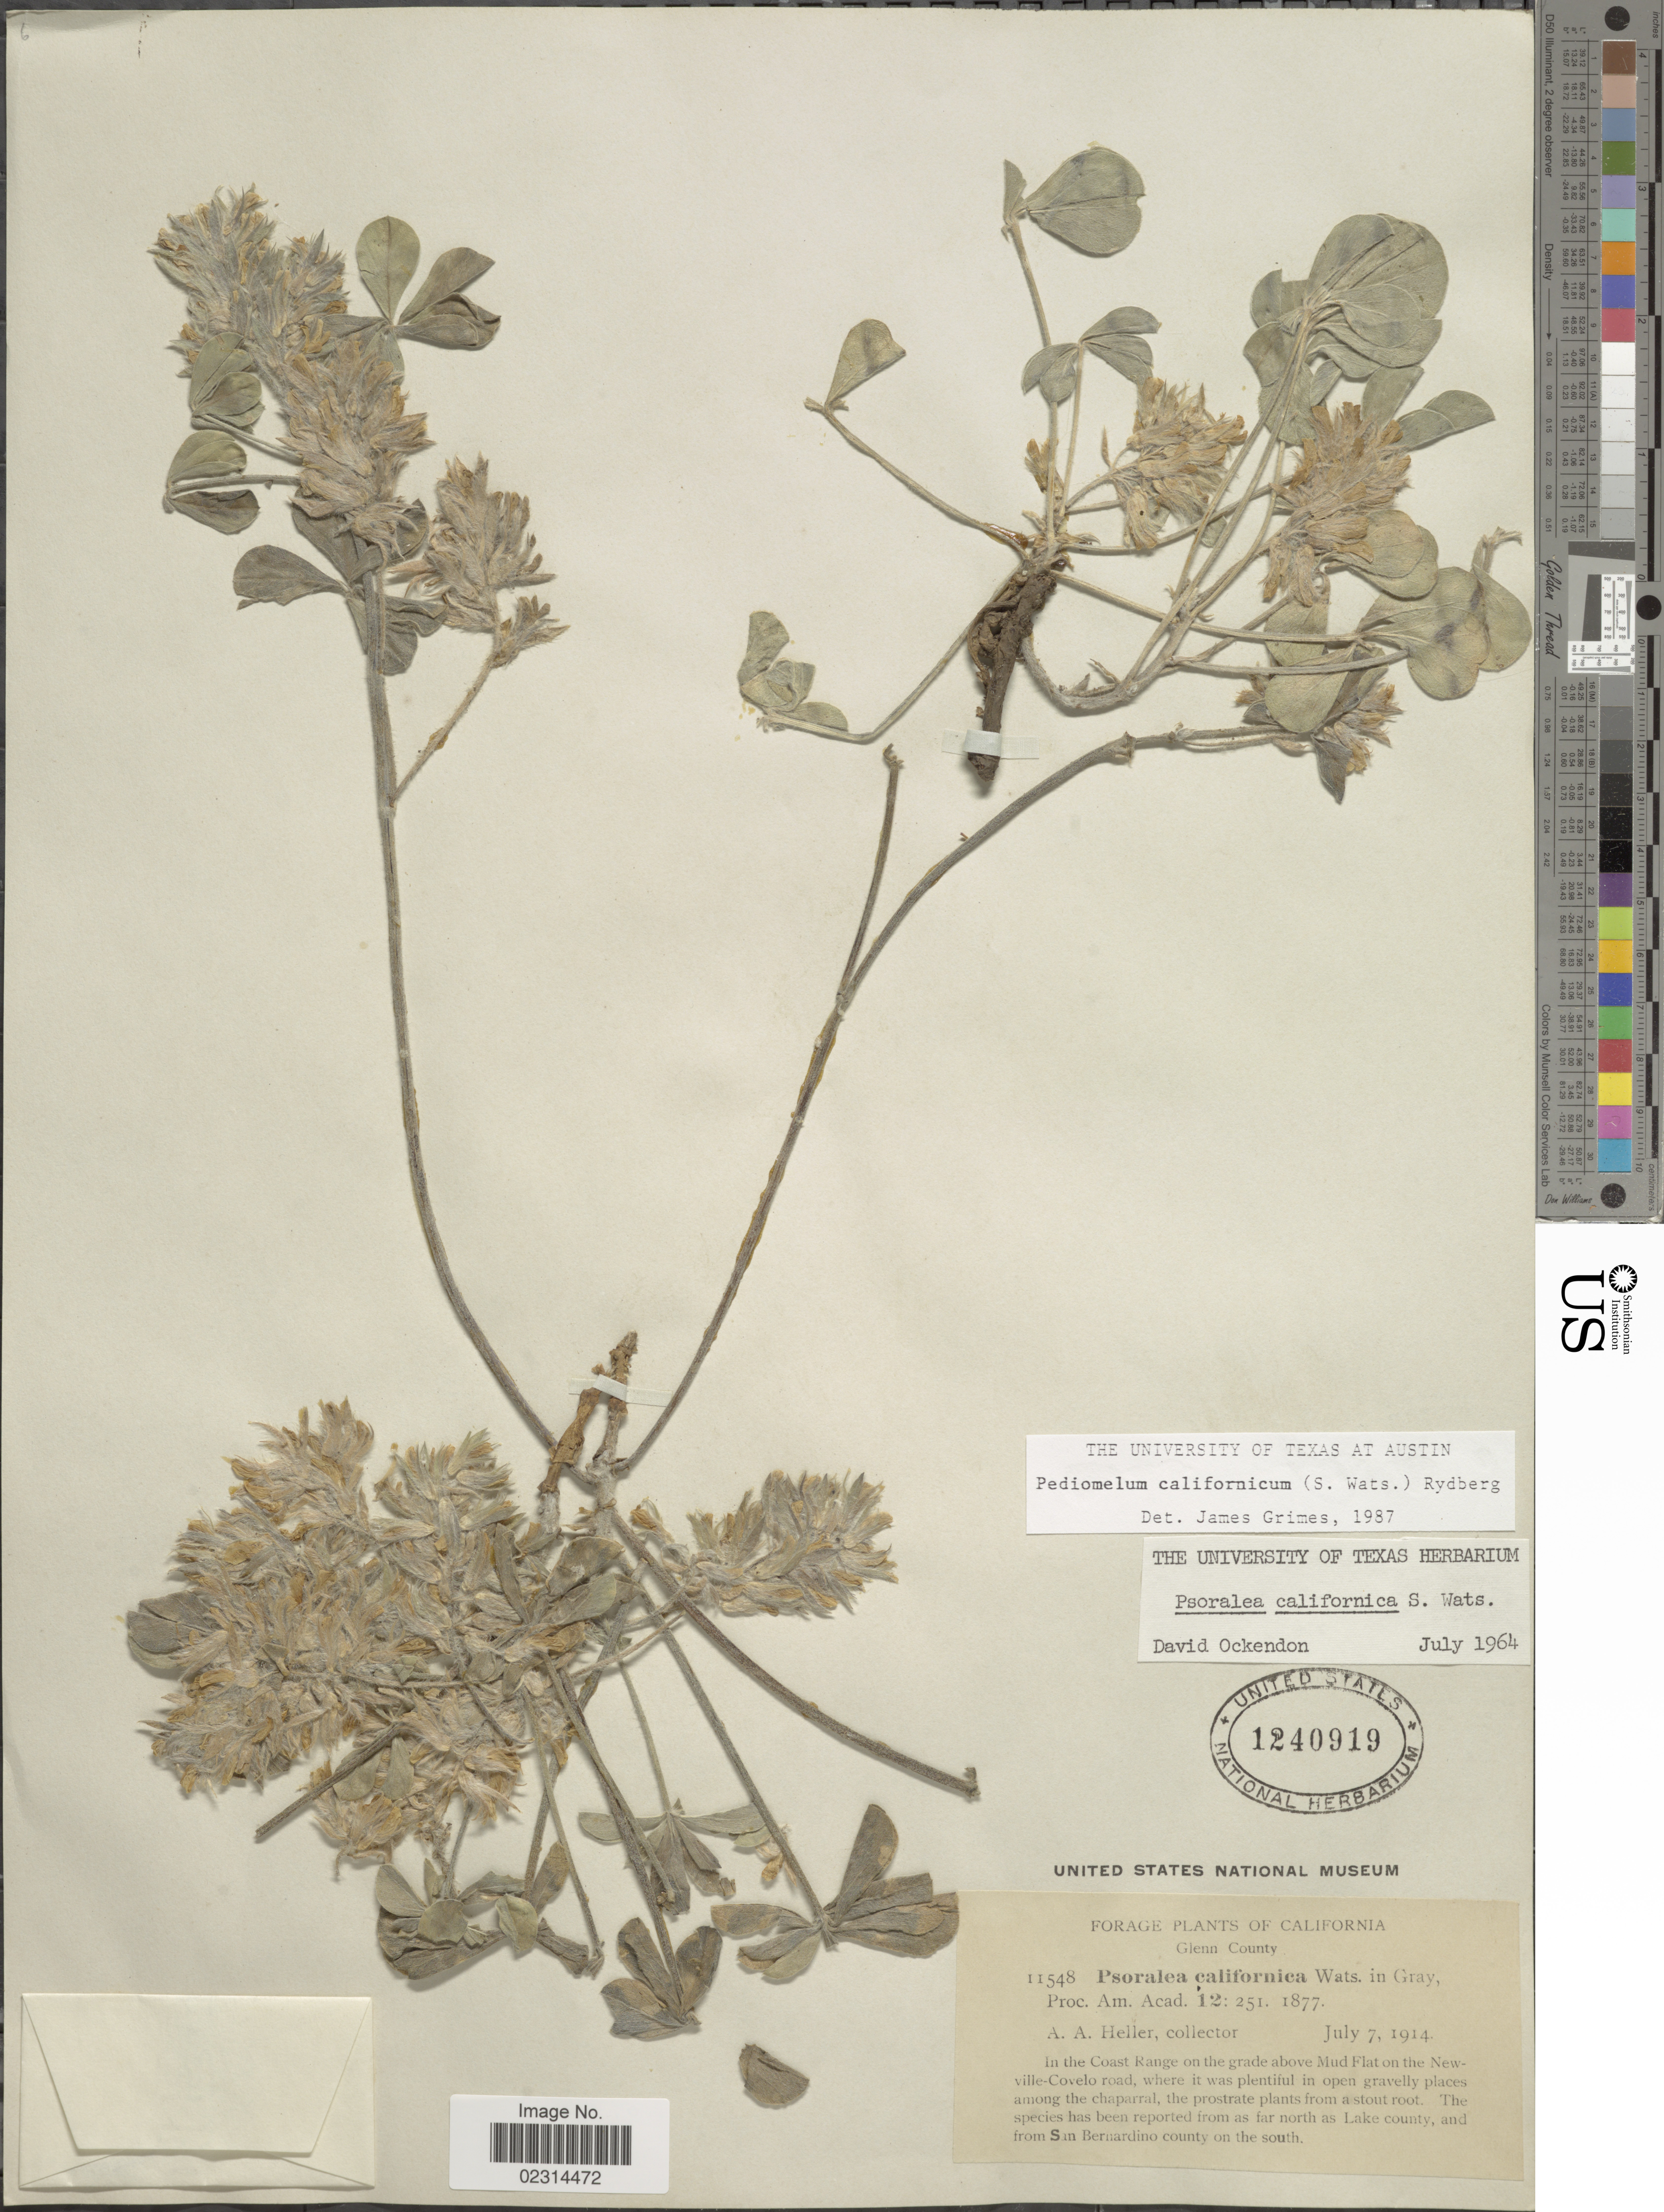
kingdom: Plantae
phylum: Tracheophyta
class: Magnoliopsida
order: Fabales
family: Fabaceae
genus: Pediomelum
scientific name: Pediomelum californicum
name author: (S. Watson) Rydb.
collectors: A. A. Heller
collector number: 11548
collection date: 1914-07-07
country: United States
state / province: California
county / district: Glenn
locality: Glenn County. In the Coast Range on the grade above Mud Flat on the Newville-Covelo road. as far north as Lake county, and from San Bernardino county on the south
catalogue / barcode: US 1240919